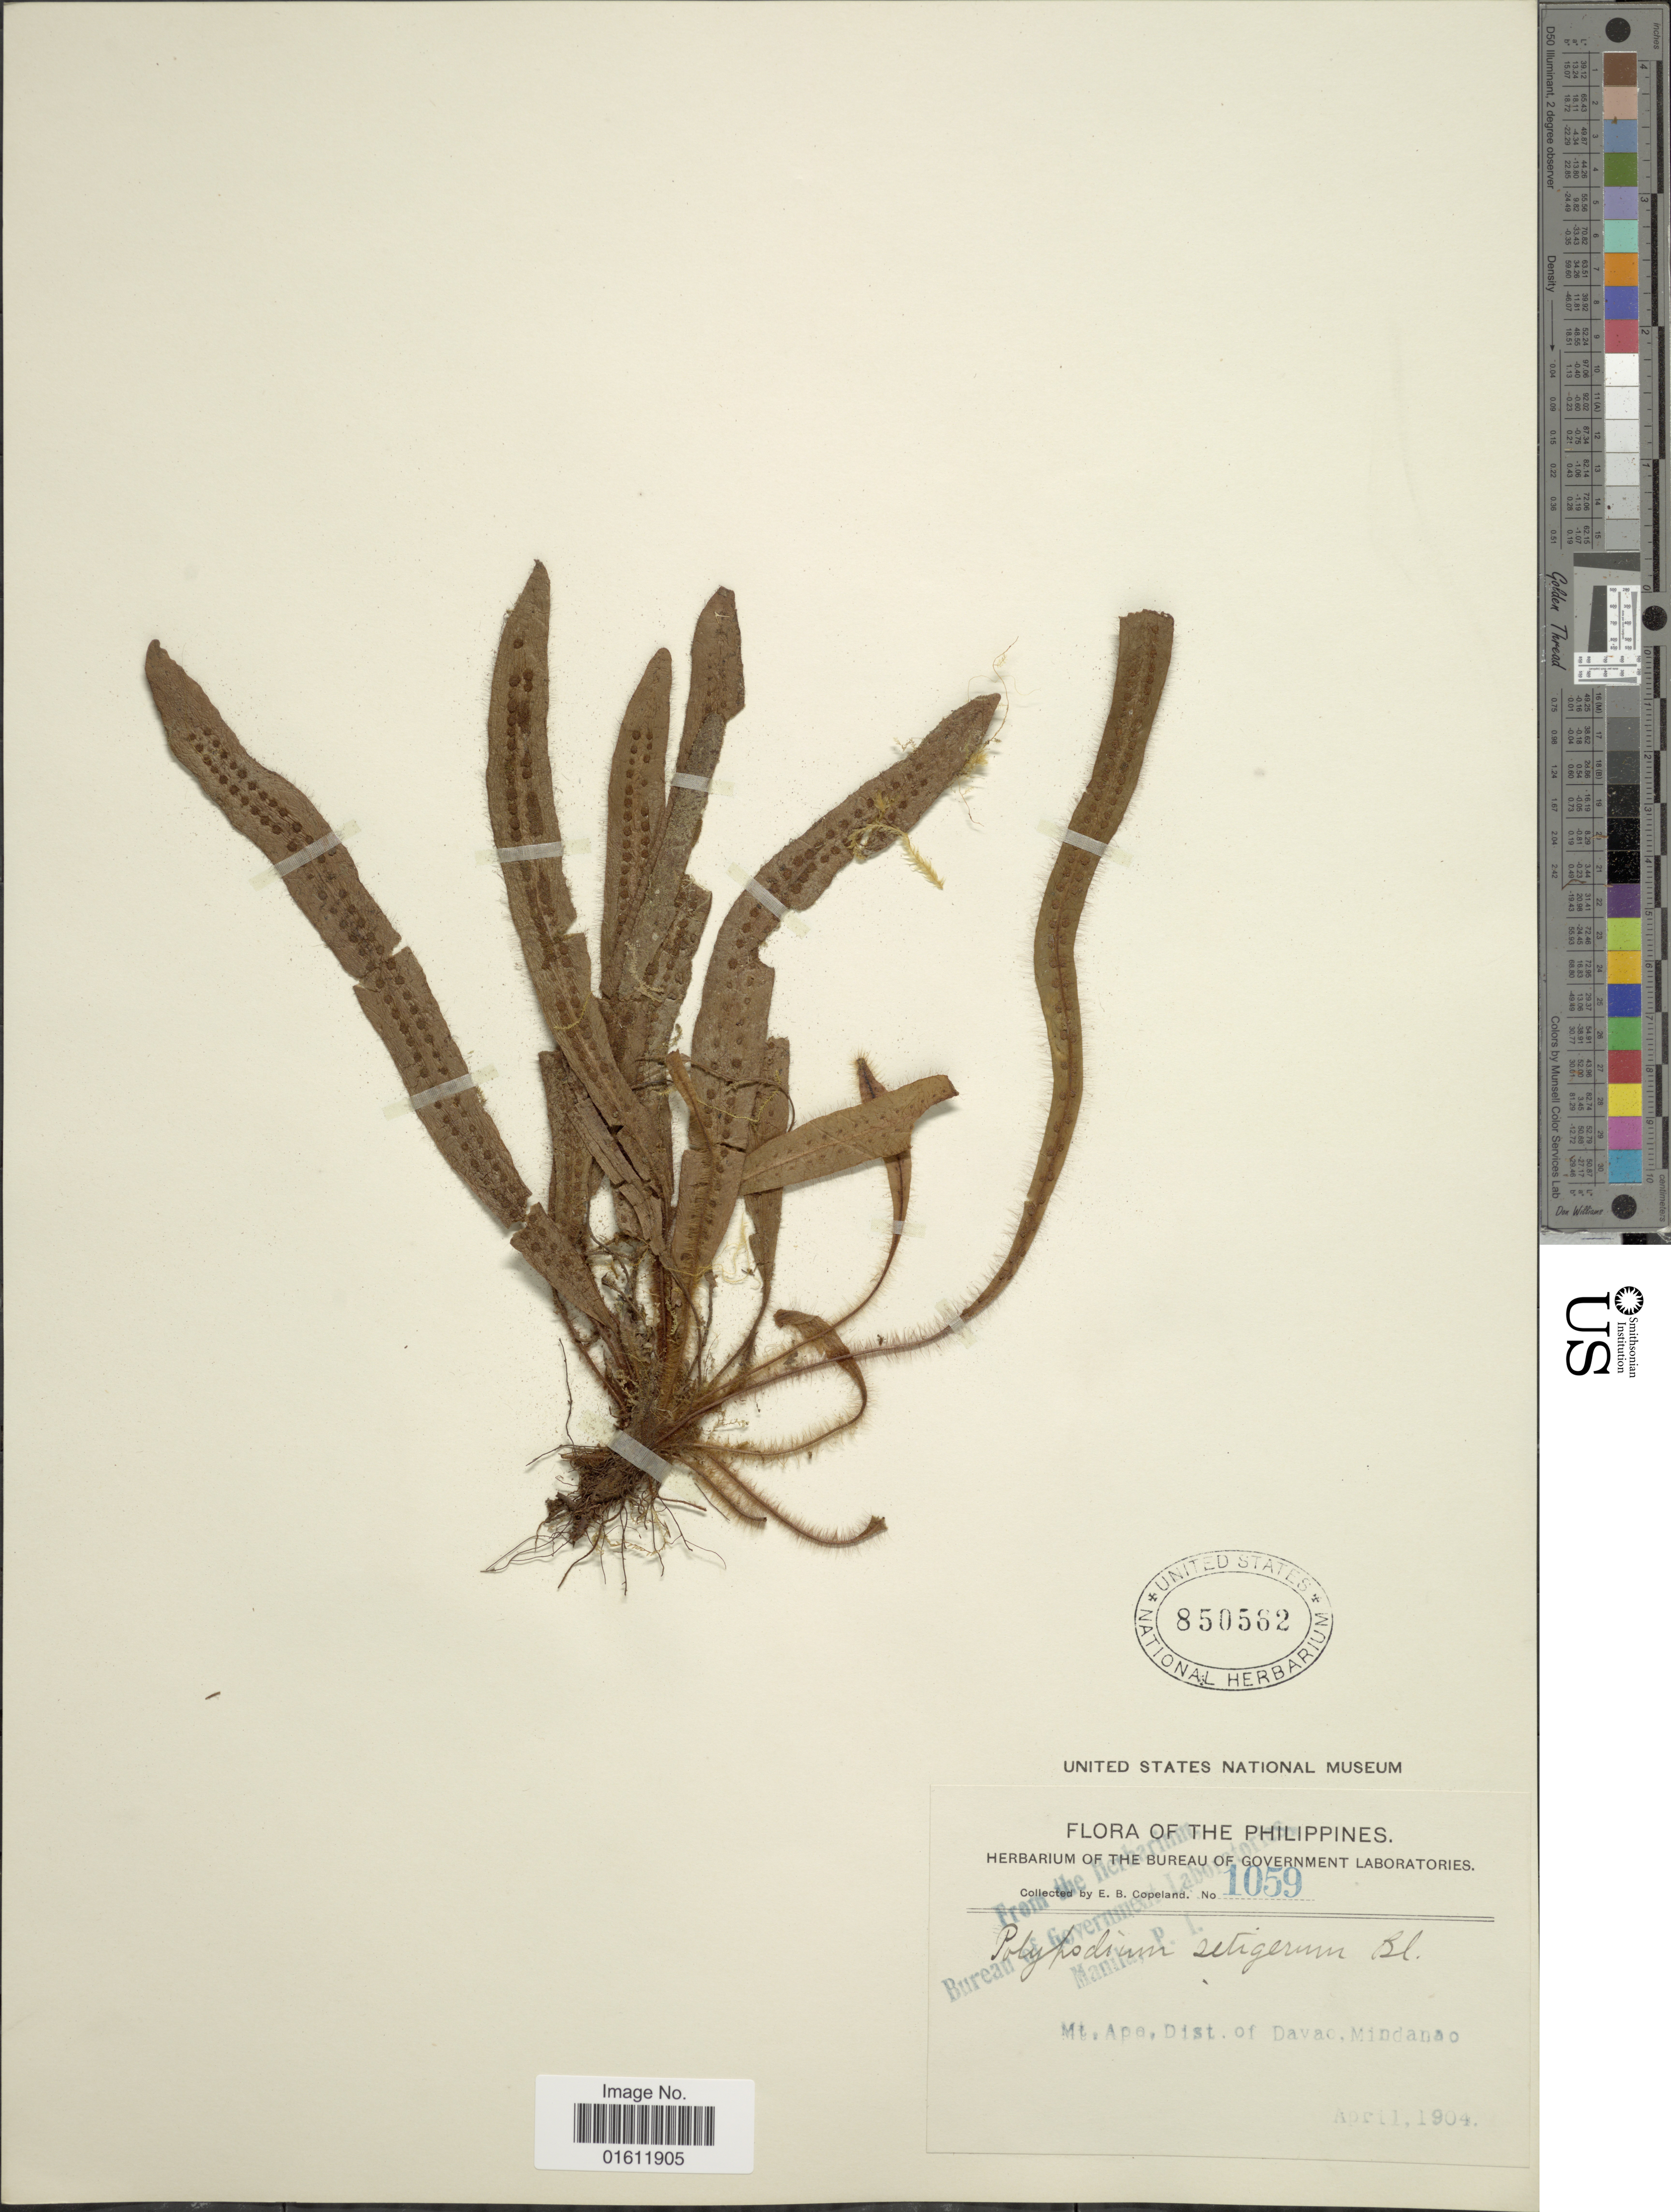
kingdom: Plantae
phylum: Tracheophyta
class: Polypodiopsida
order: Polypodiales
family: Polypodiaceae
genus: Radiogrammitis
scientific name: Radiogrammitis setigera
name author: (Blume) Parris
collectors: E. B. Copeland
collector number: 1059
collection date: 1904-04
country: Philippines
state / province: Davao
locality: Mt. Apo, Dist of Davao, Mindanao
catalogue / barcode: US 850562